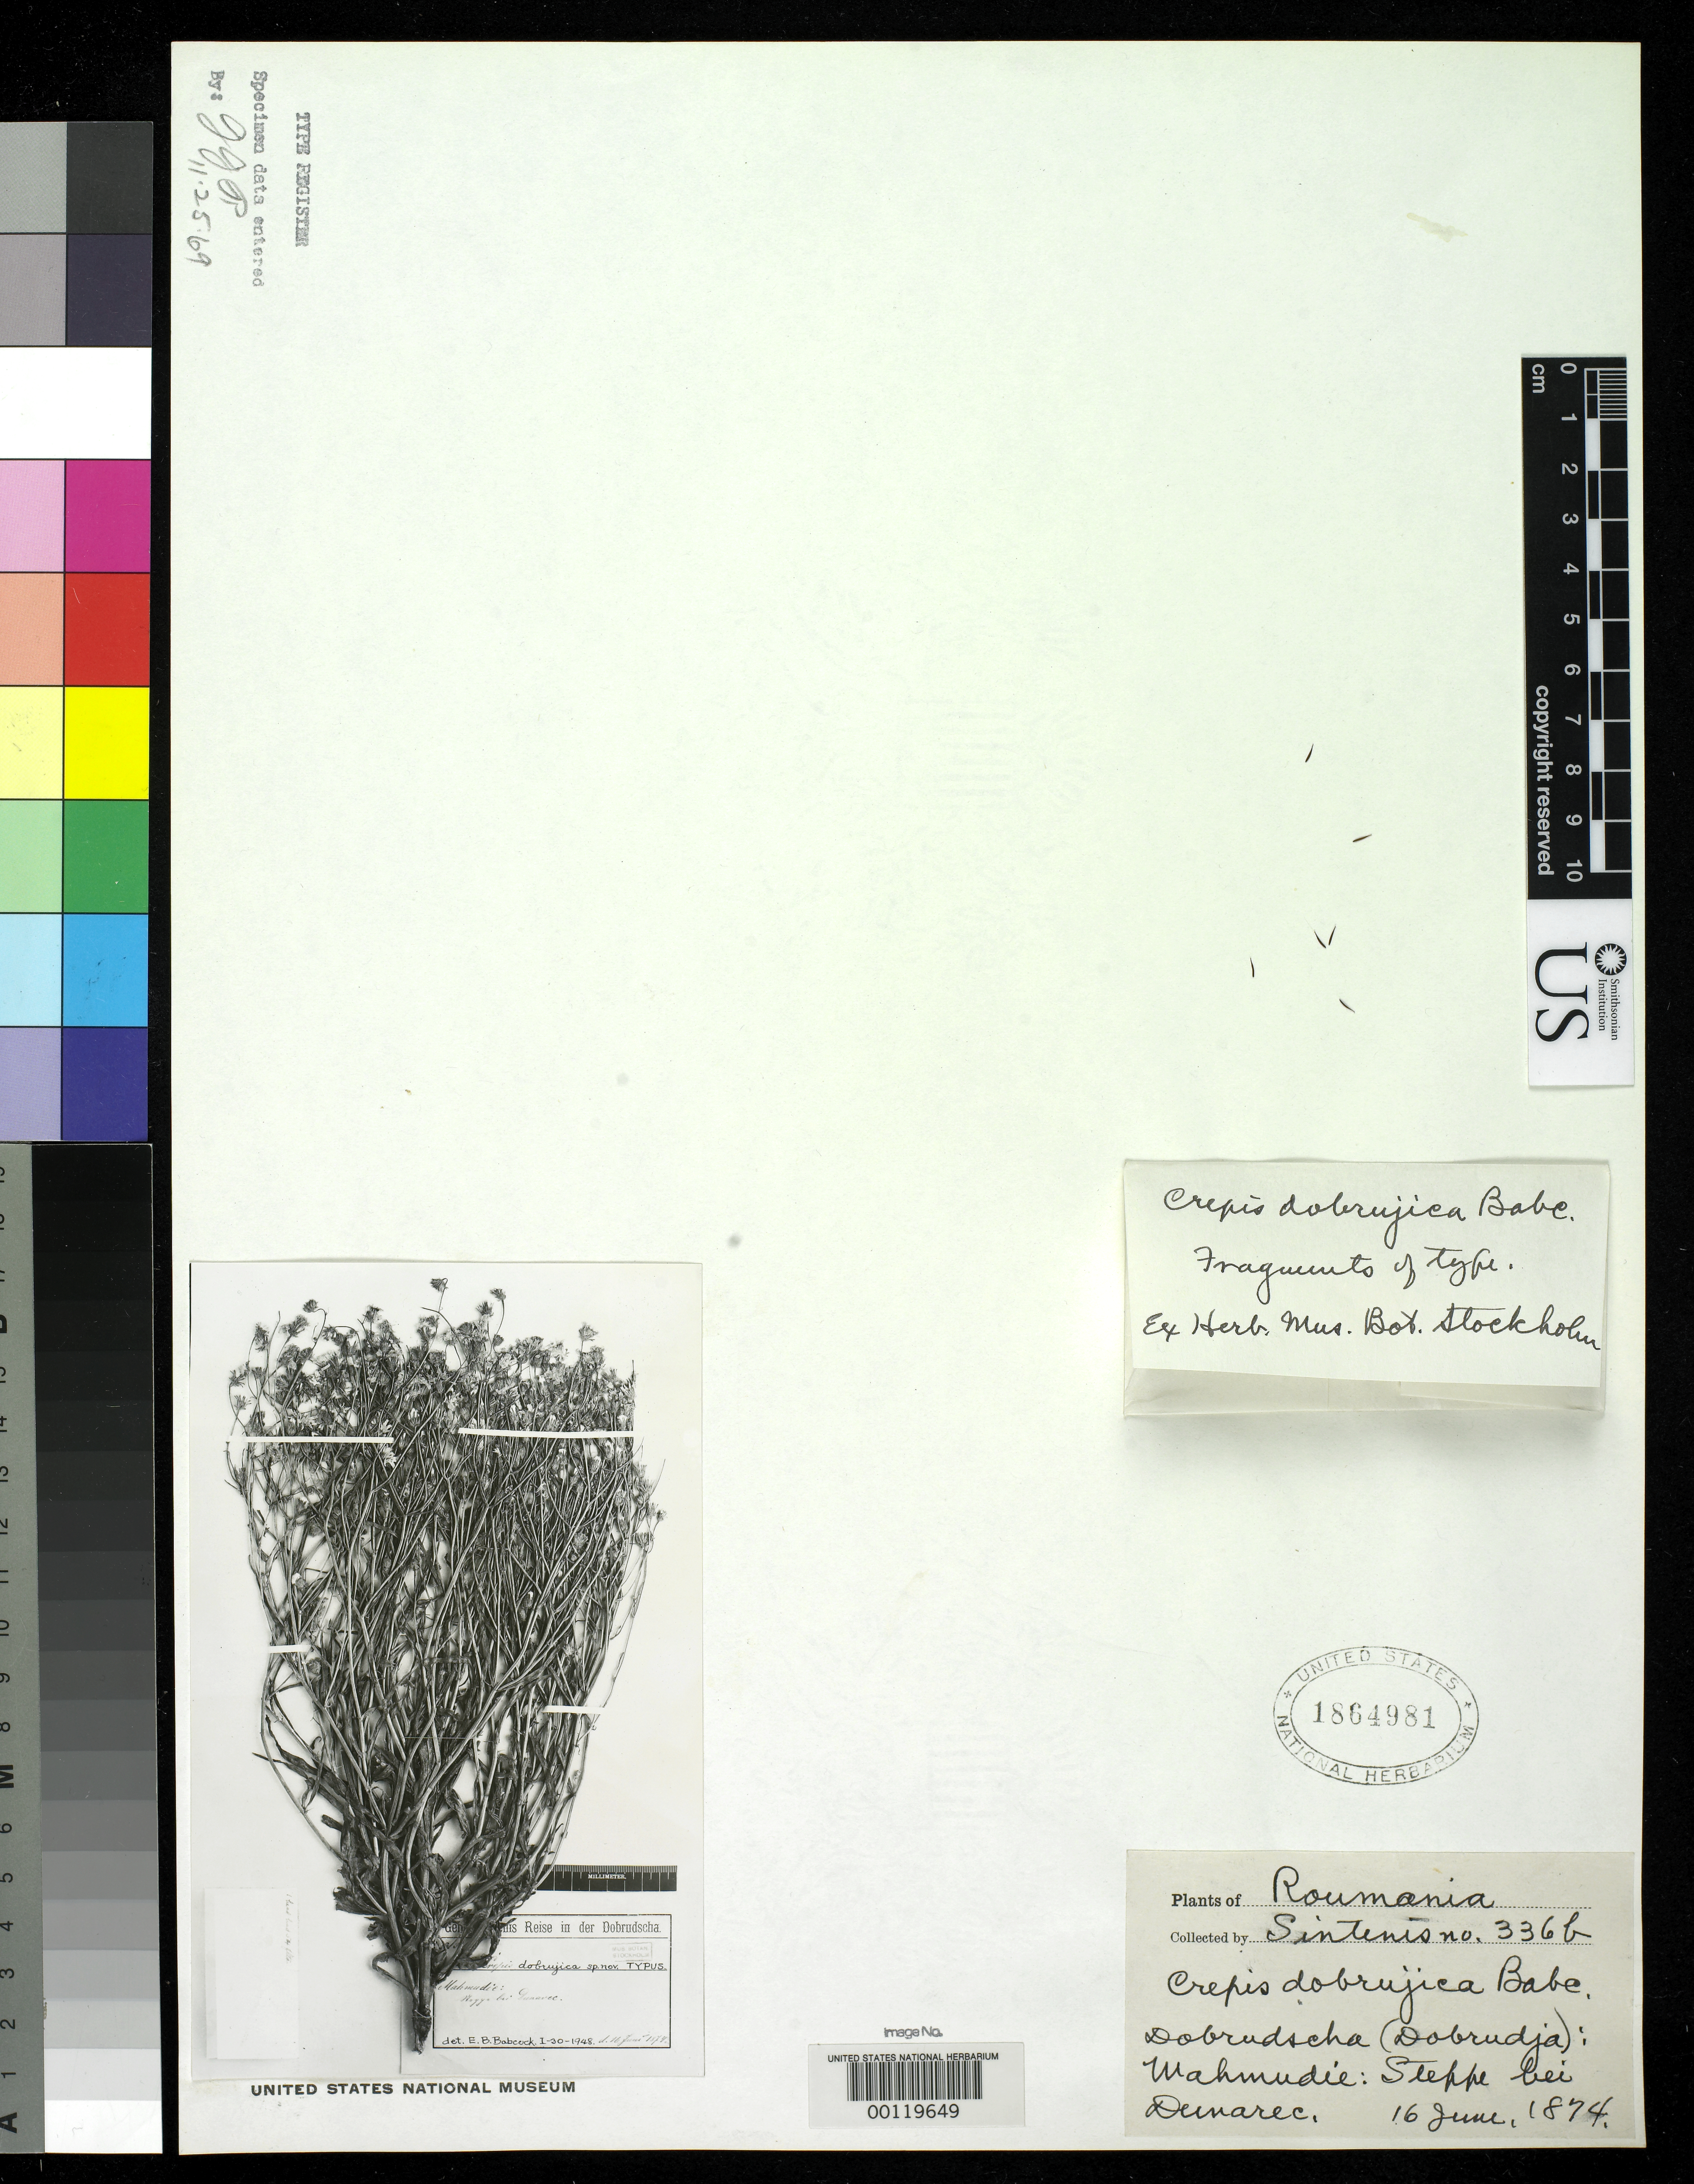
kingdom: Plantae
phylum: Tracheophyta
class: Magnoliopsida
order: Asterales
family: Asteraceae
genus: Crepis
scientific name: Crepis dobrogica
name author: Babc.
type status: Type Material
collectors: P. Sintenis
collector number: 336 b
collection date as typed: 16 Jun 1874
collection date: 1874-06-16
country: Romania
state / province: Tulcea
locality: Dobrudja. Wahmudie Dunarec.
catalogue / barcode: US 1864981